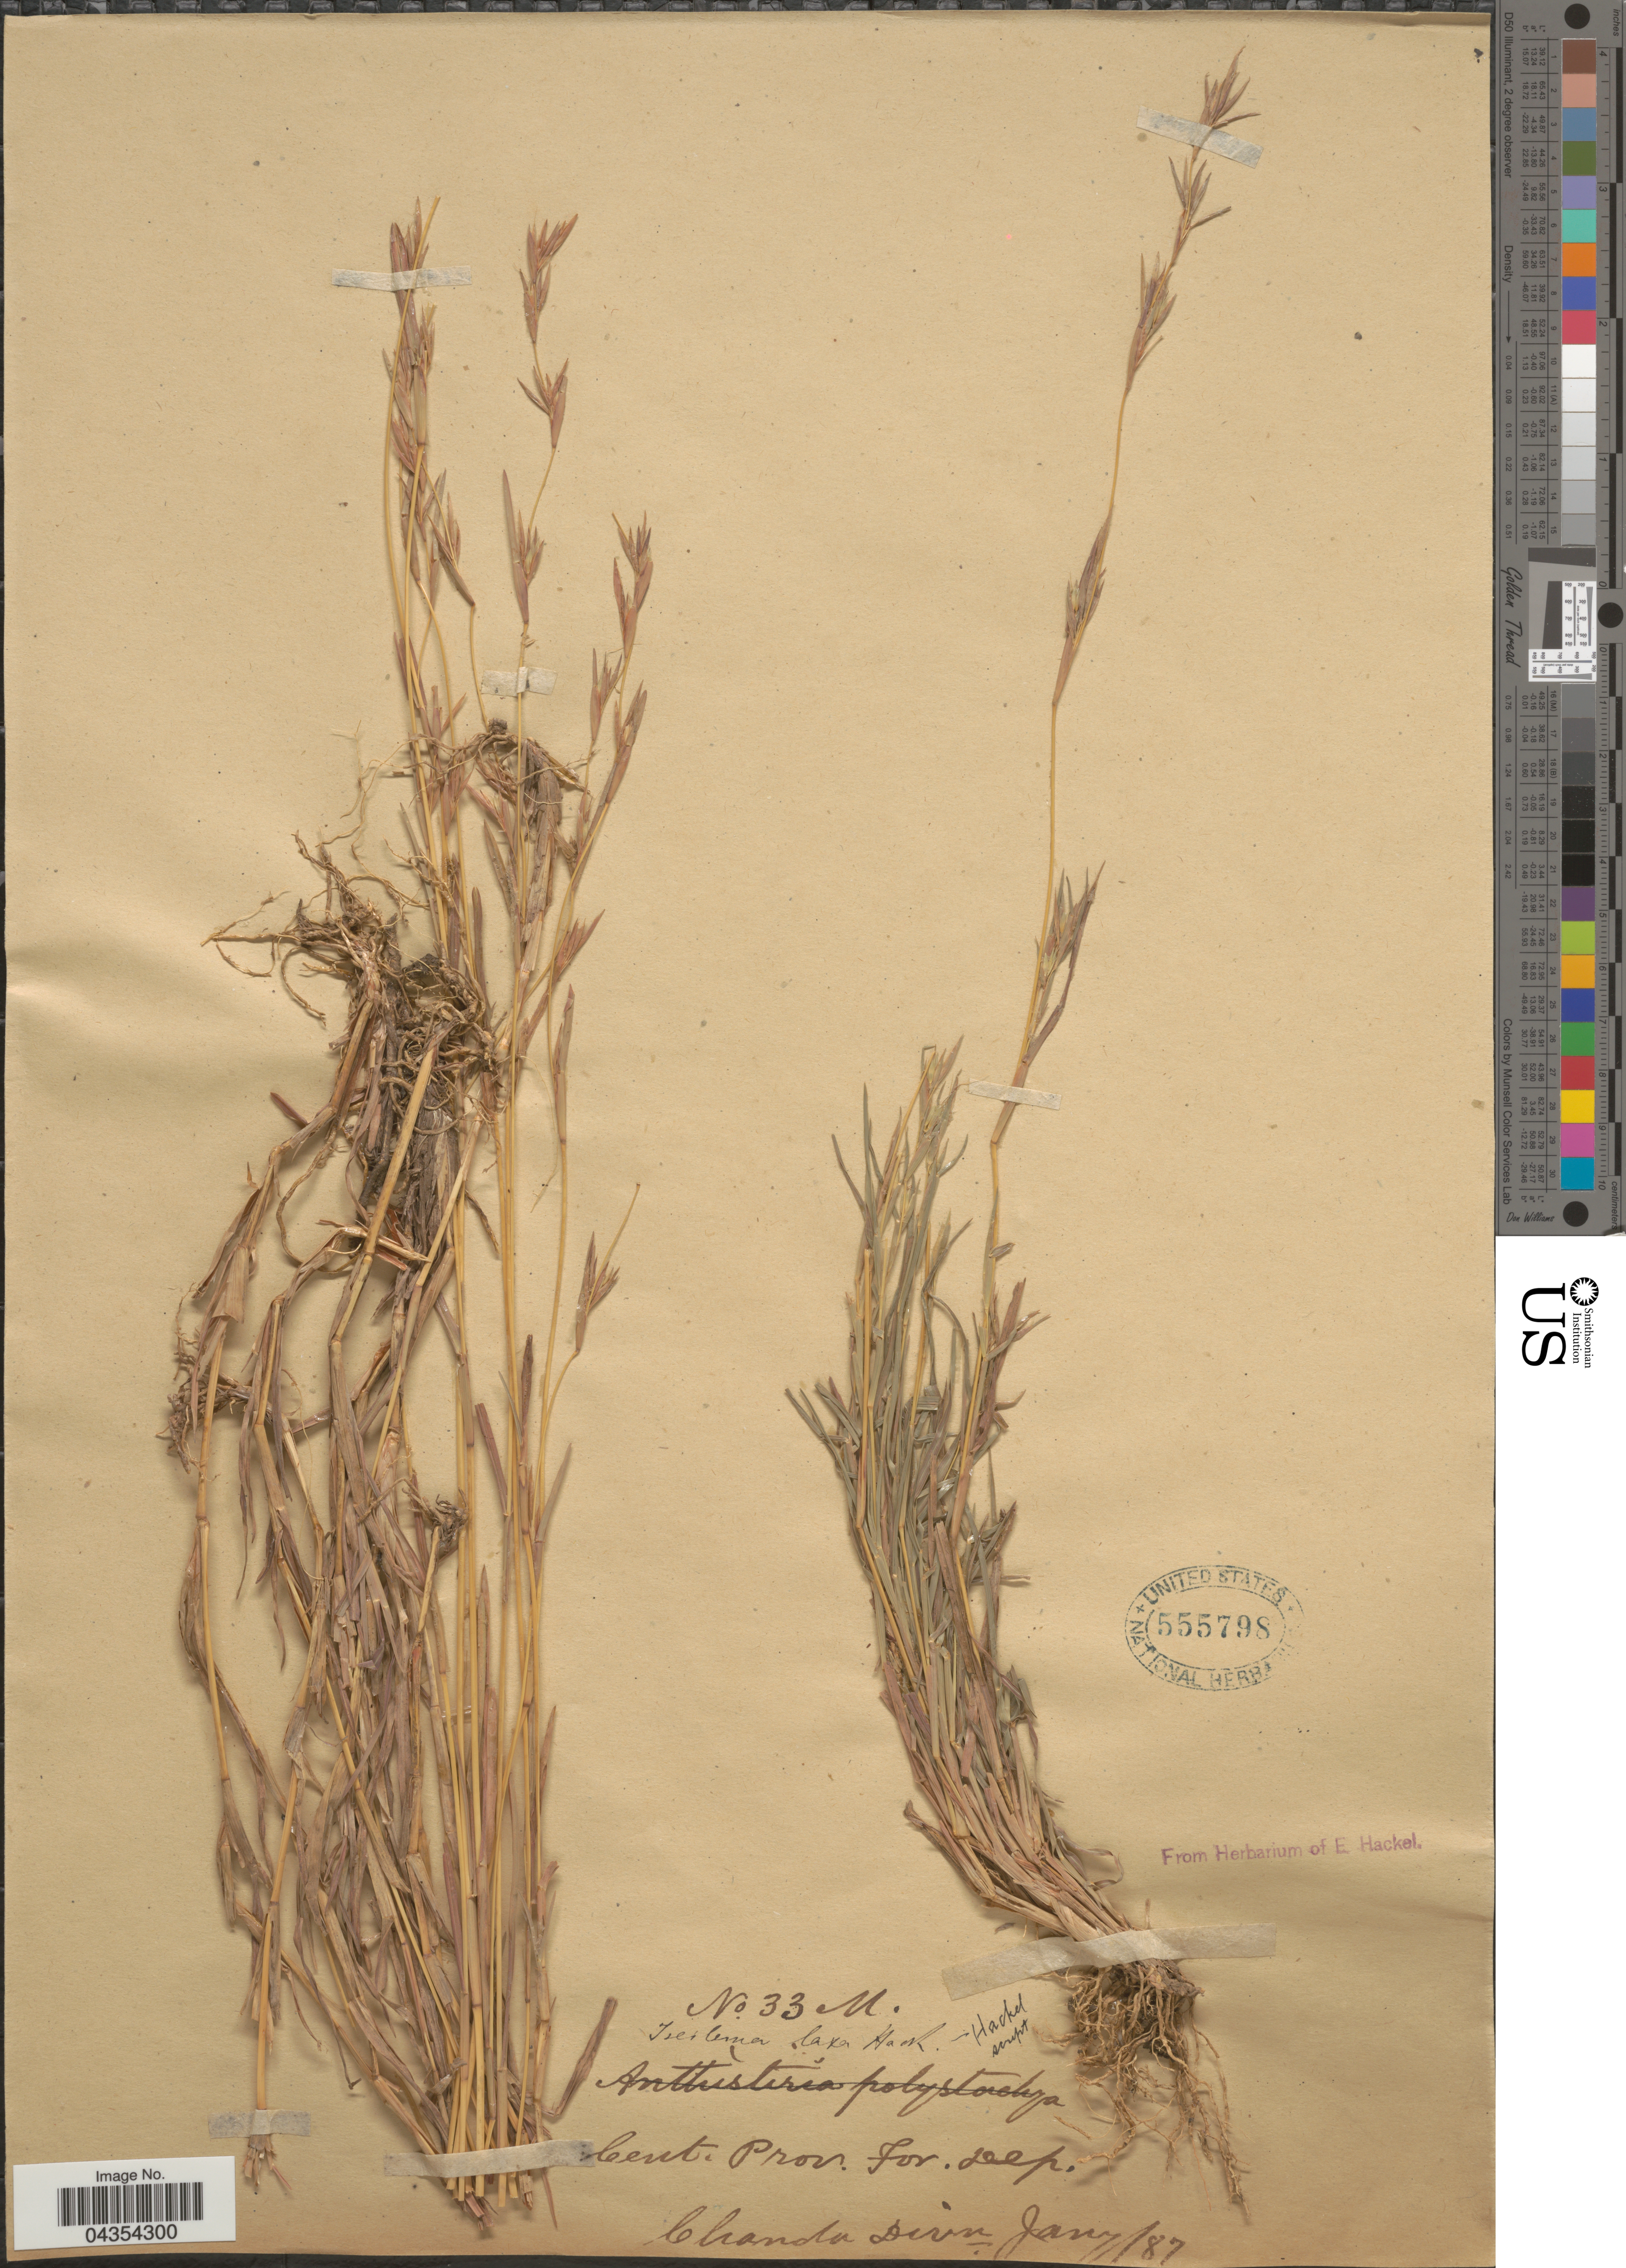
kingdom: Plantae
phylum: Tracheophyta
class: Liliopsida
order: Poales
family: Poaceae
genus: Iseilema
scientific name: Iseilema jainiana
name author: P. Umam. & P. Daniel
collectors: ex herb. E. Hackel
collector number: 33M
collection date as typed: Transcribed d/m/y: /1/87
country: India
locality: Cent. Prov. For. Dep. Chanda Divn.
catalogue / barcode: US 555798